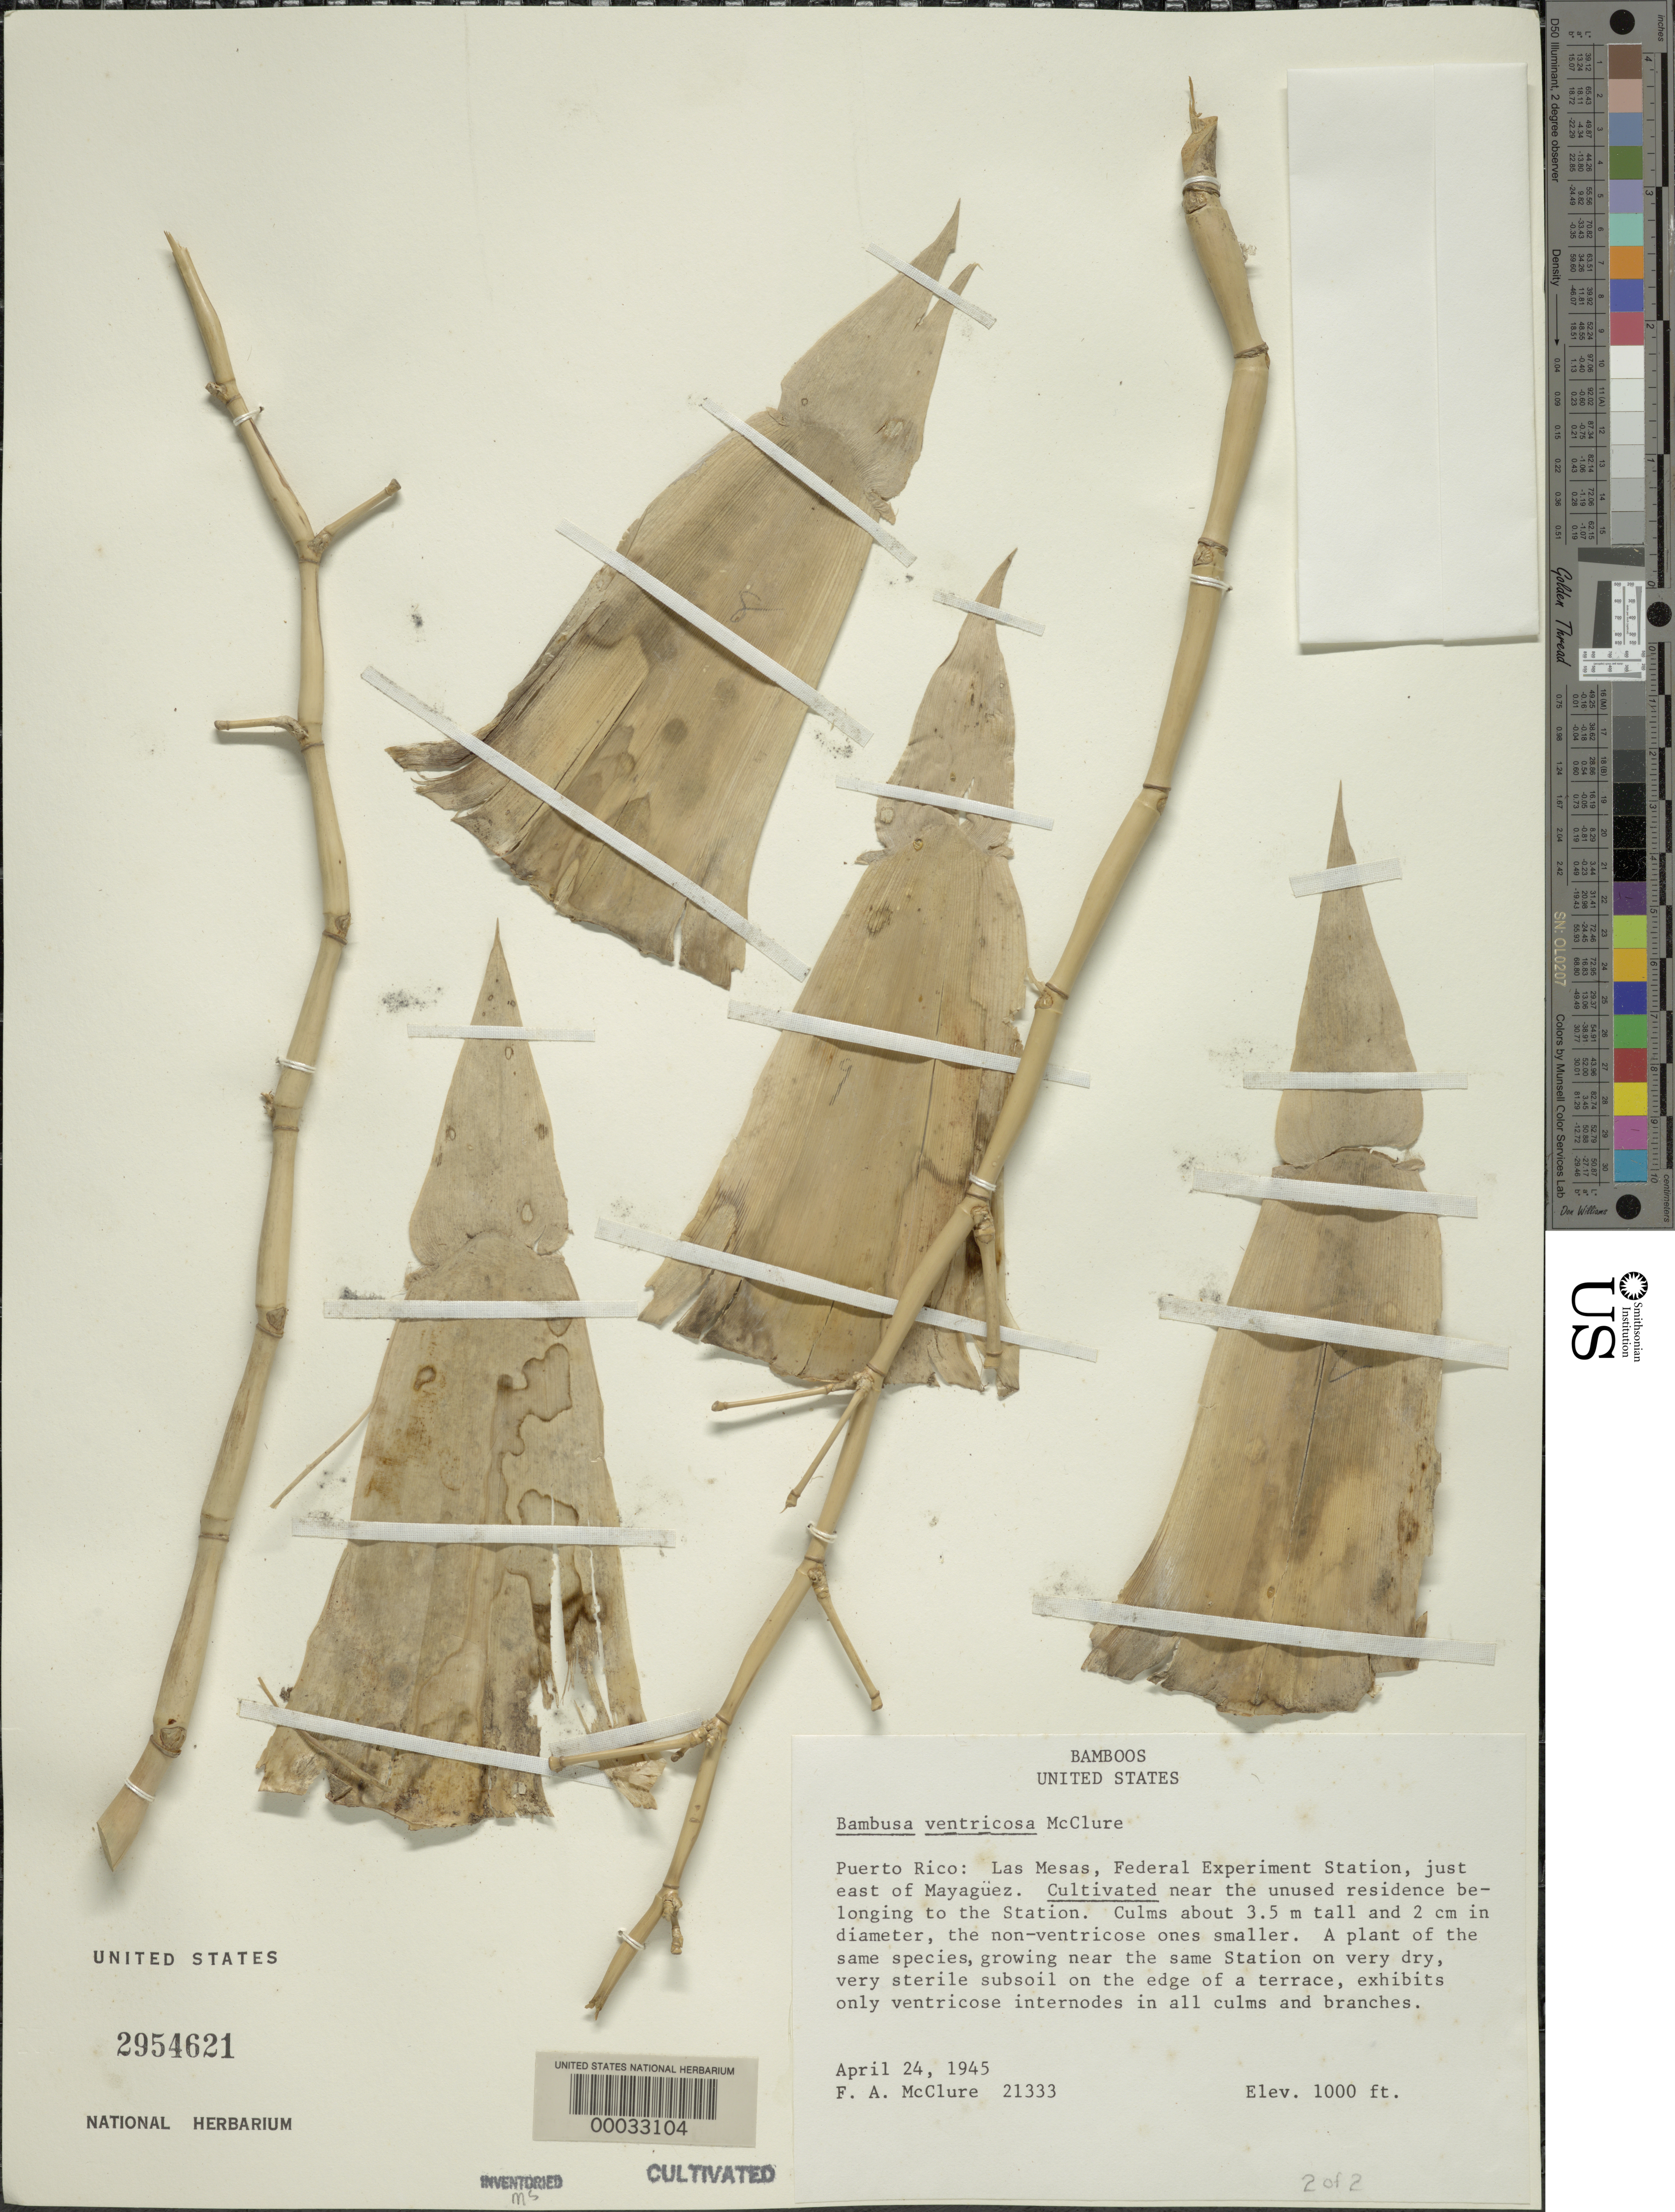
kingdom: Plantae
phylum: Tracheophyta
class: Liliopsida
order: Poales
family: Poaceae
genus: Bambusa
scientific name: Bambusa ventricosa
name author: McClure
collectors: F. A. McClure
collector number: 21333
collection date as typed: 24 Apr 1943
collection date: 1943-04-24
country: Puerto Rico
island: Greater Antilles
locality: Federal experimental station-las mesas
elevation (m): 350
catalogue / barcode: US 2954621